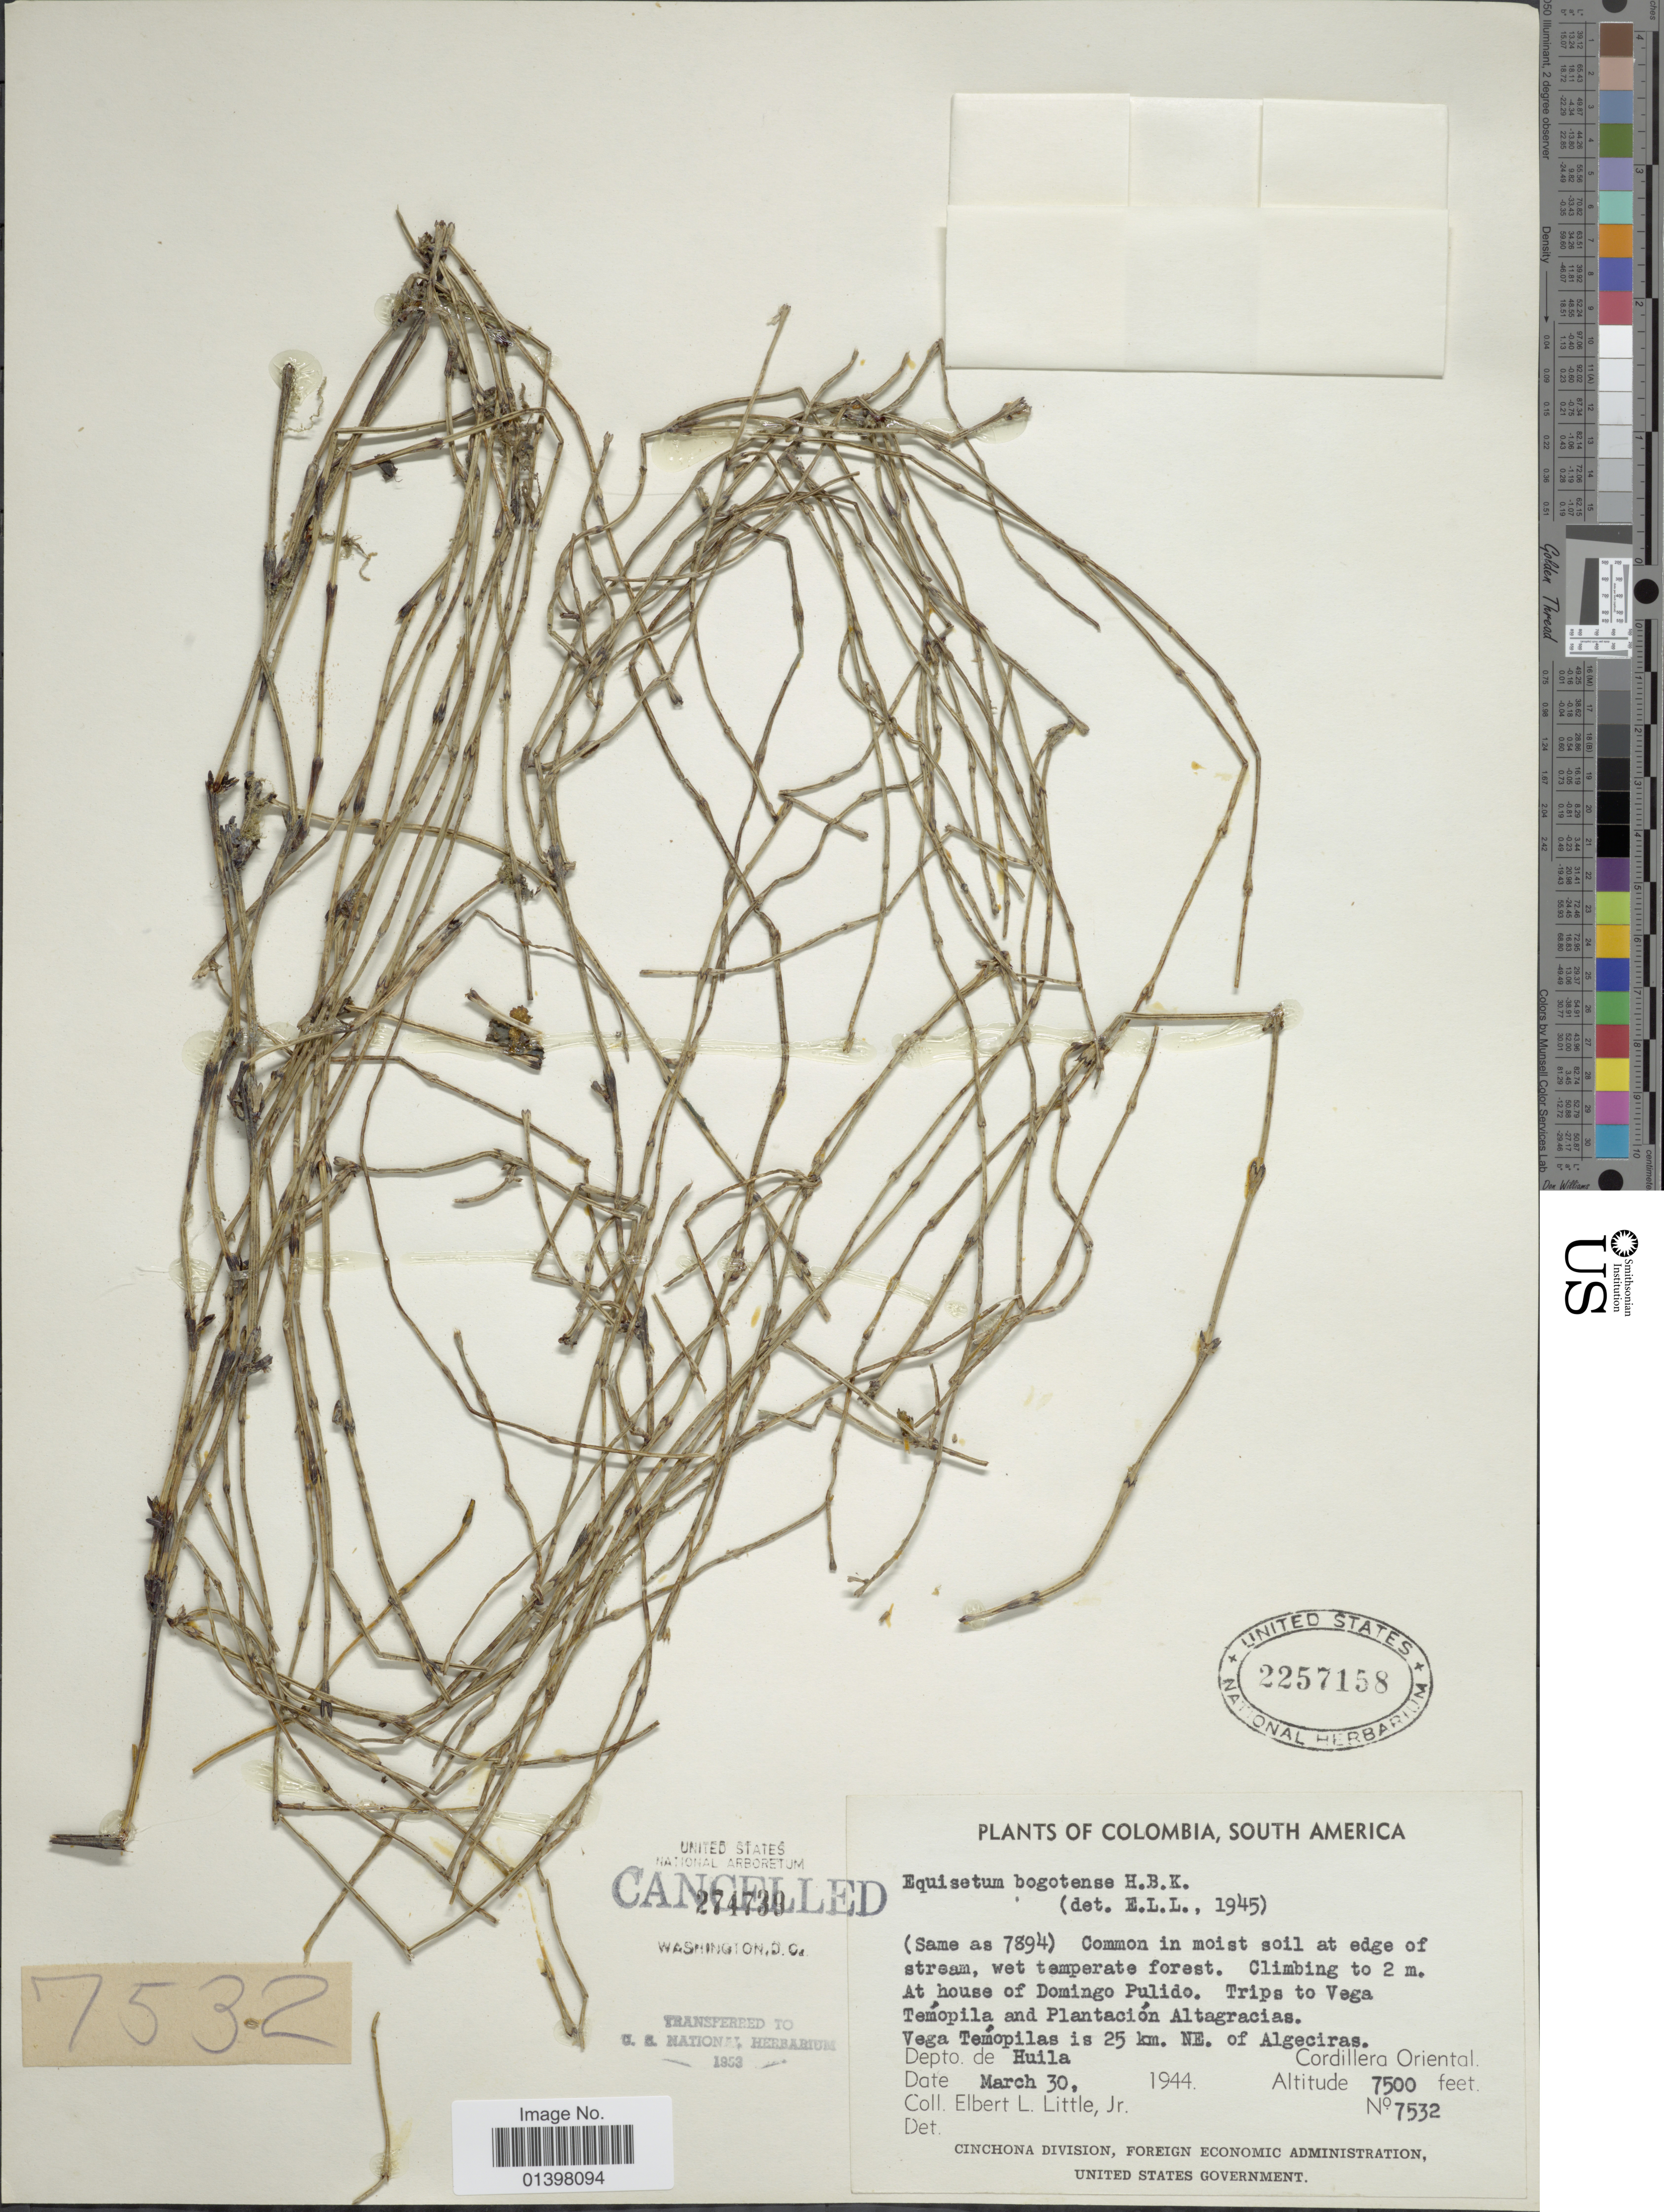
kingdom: Plantae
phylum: Tracheophyta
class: Polypodiopsida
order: Equisetales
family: Equisetaceae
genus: Equisetum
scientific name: Equisetum bogotense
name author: Kunth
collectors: E. L. Little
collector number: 7532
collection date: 1944-03-30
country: Colombia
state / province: Huila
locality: At house of Domingo Pulido. Trips to Vega Temopila and Plantación Altagracias. Vega Temópilas is 25 km. NE of ALgeciras, Cordillera Oriental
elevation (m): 2286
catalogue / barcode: US 2257158